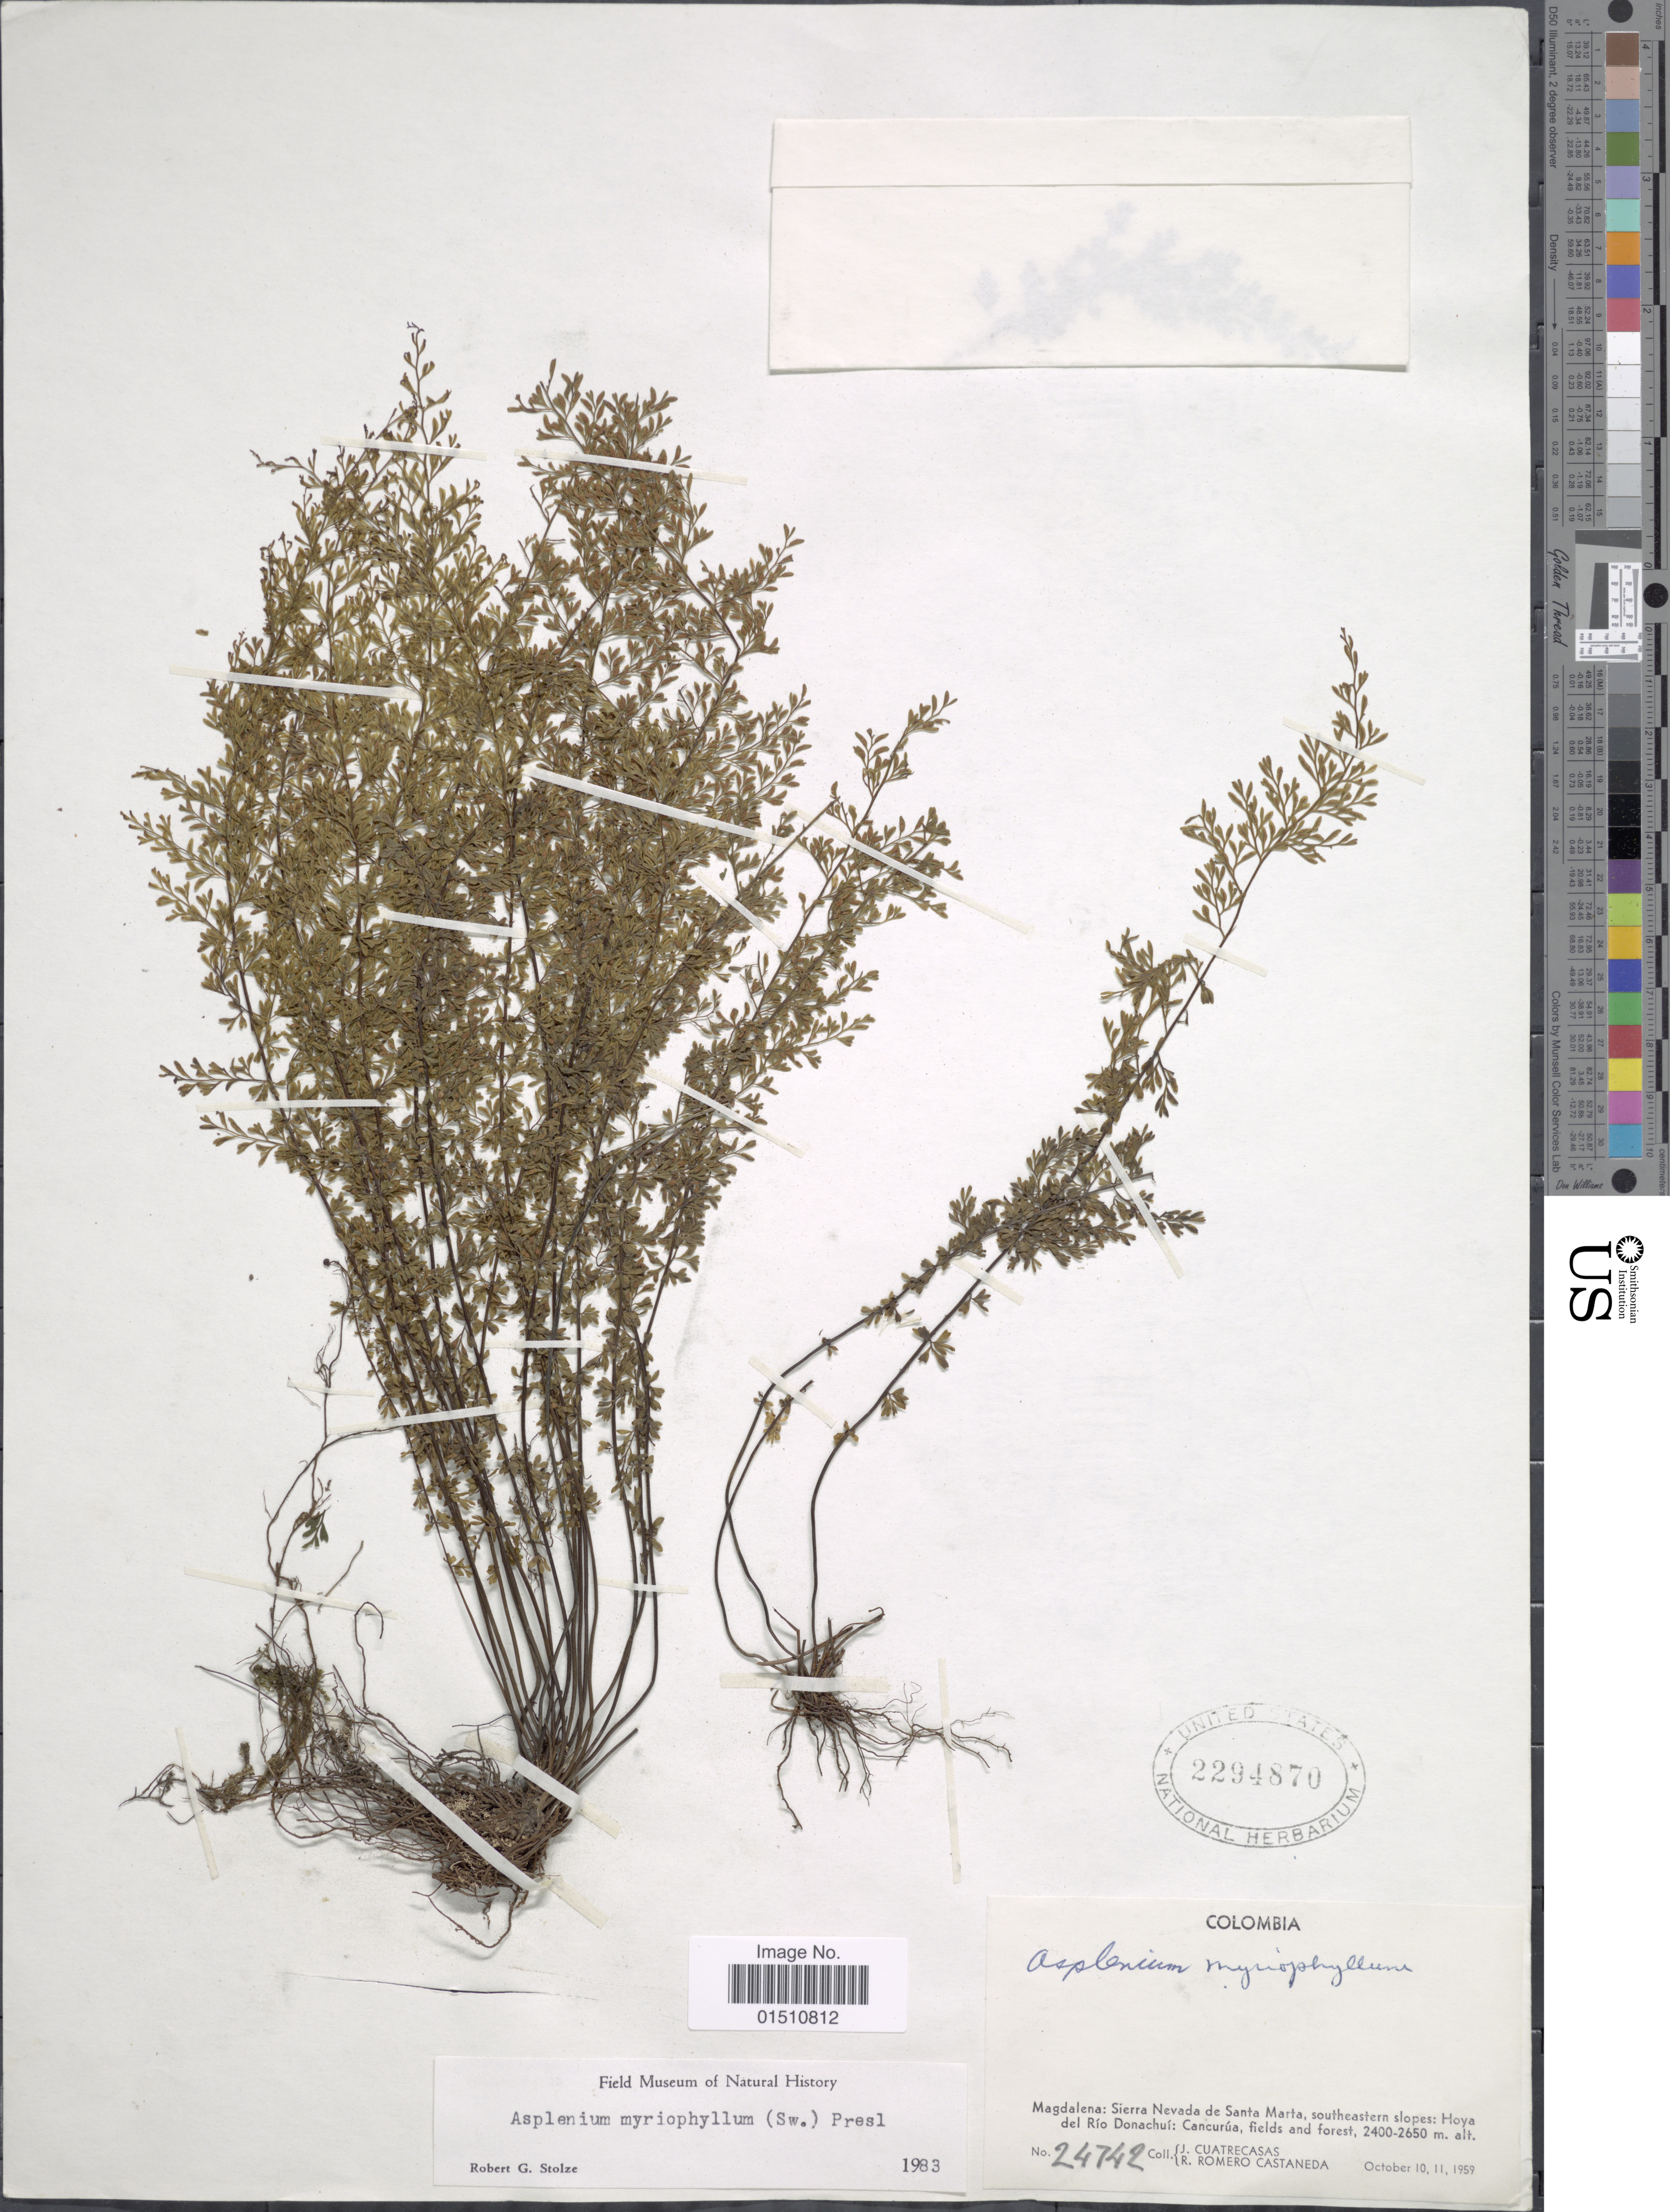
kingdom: Plantae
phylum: Tracheophyta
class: Polypodiopsida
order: Polypodiales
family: Aspleniaceae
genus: Asplenium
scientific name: Asplenium divaricatum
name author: Kunze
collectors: J. Cuatrecasas & R. Romero Castañeda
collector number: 24742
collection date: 1959-10-10/1959-10-11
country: Colombia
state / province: Magdalena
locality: Colombia, Magdalena: Sierra Nevada de Santa Marta, southeastern slopes: Joya del Rio Donachui: Cancurua, fields and forest.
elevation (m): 2400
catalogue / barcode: US 2294870